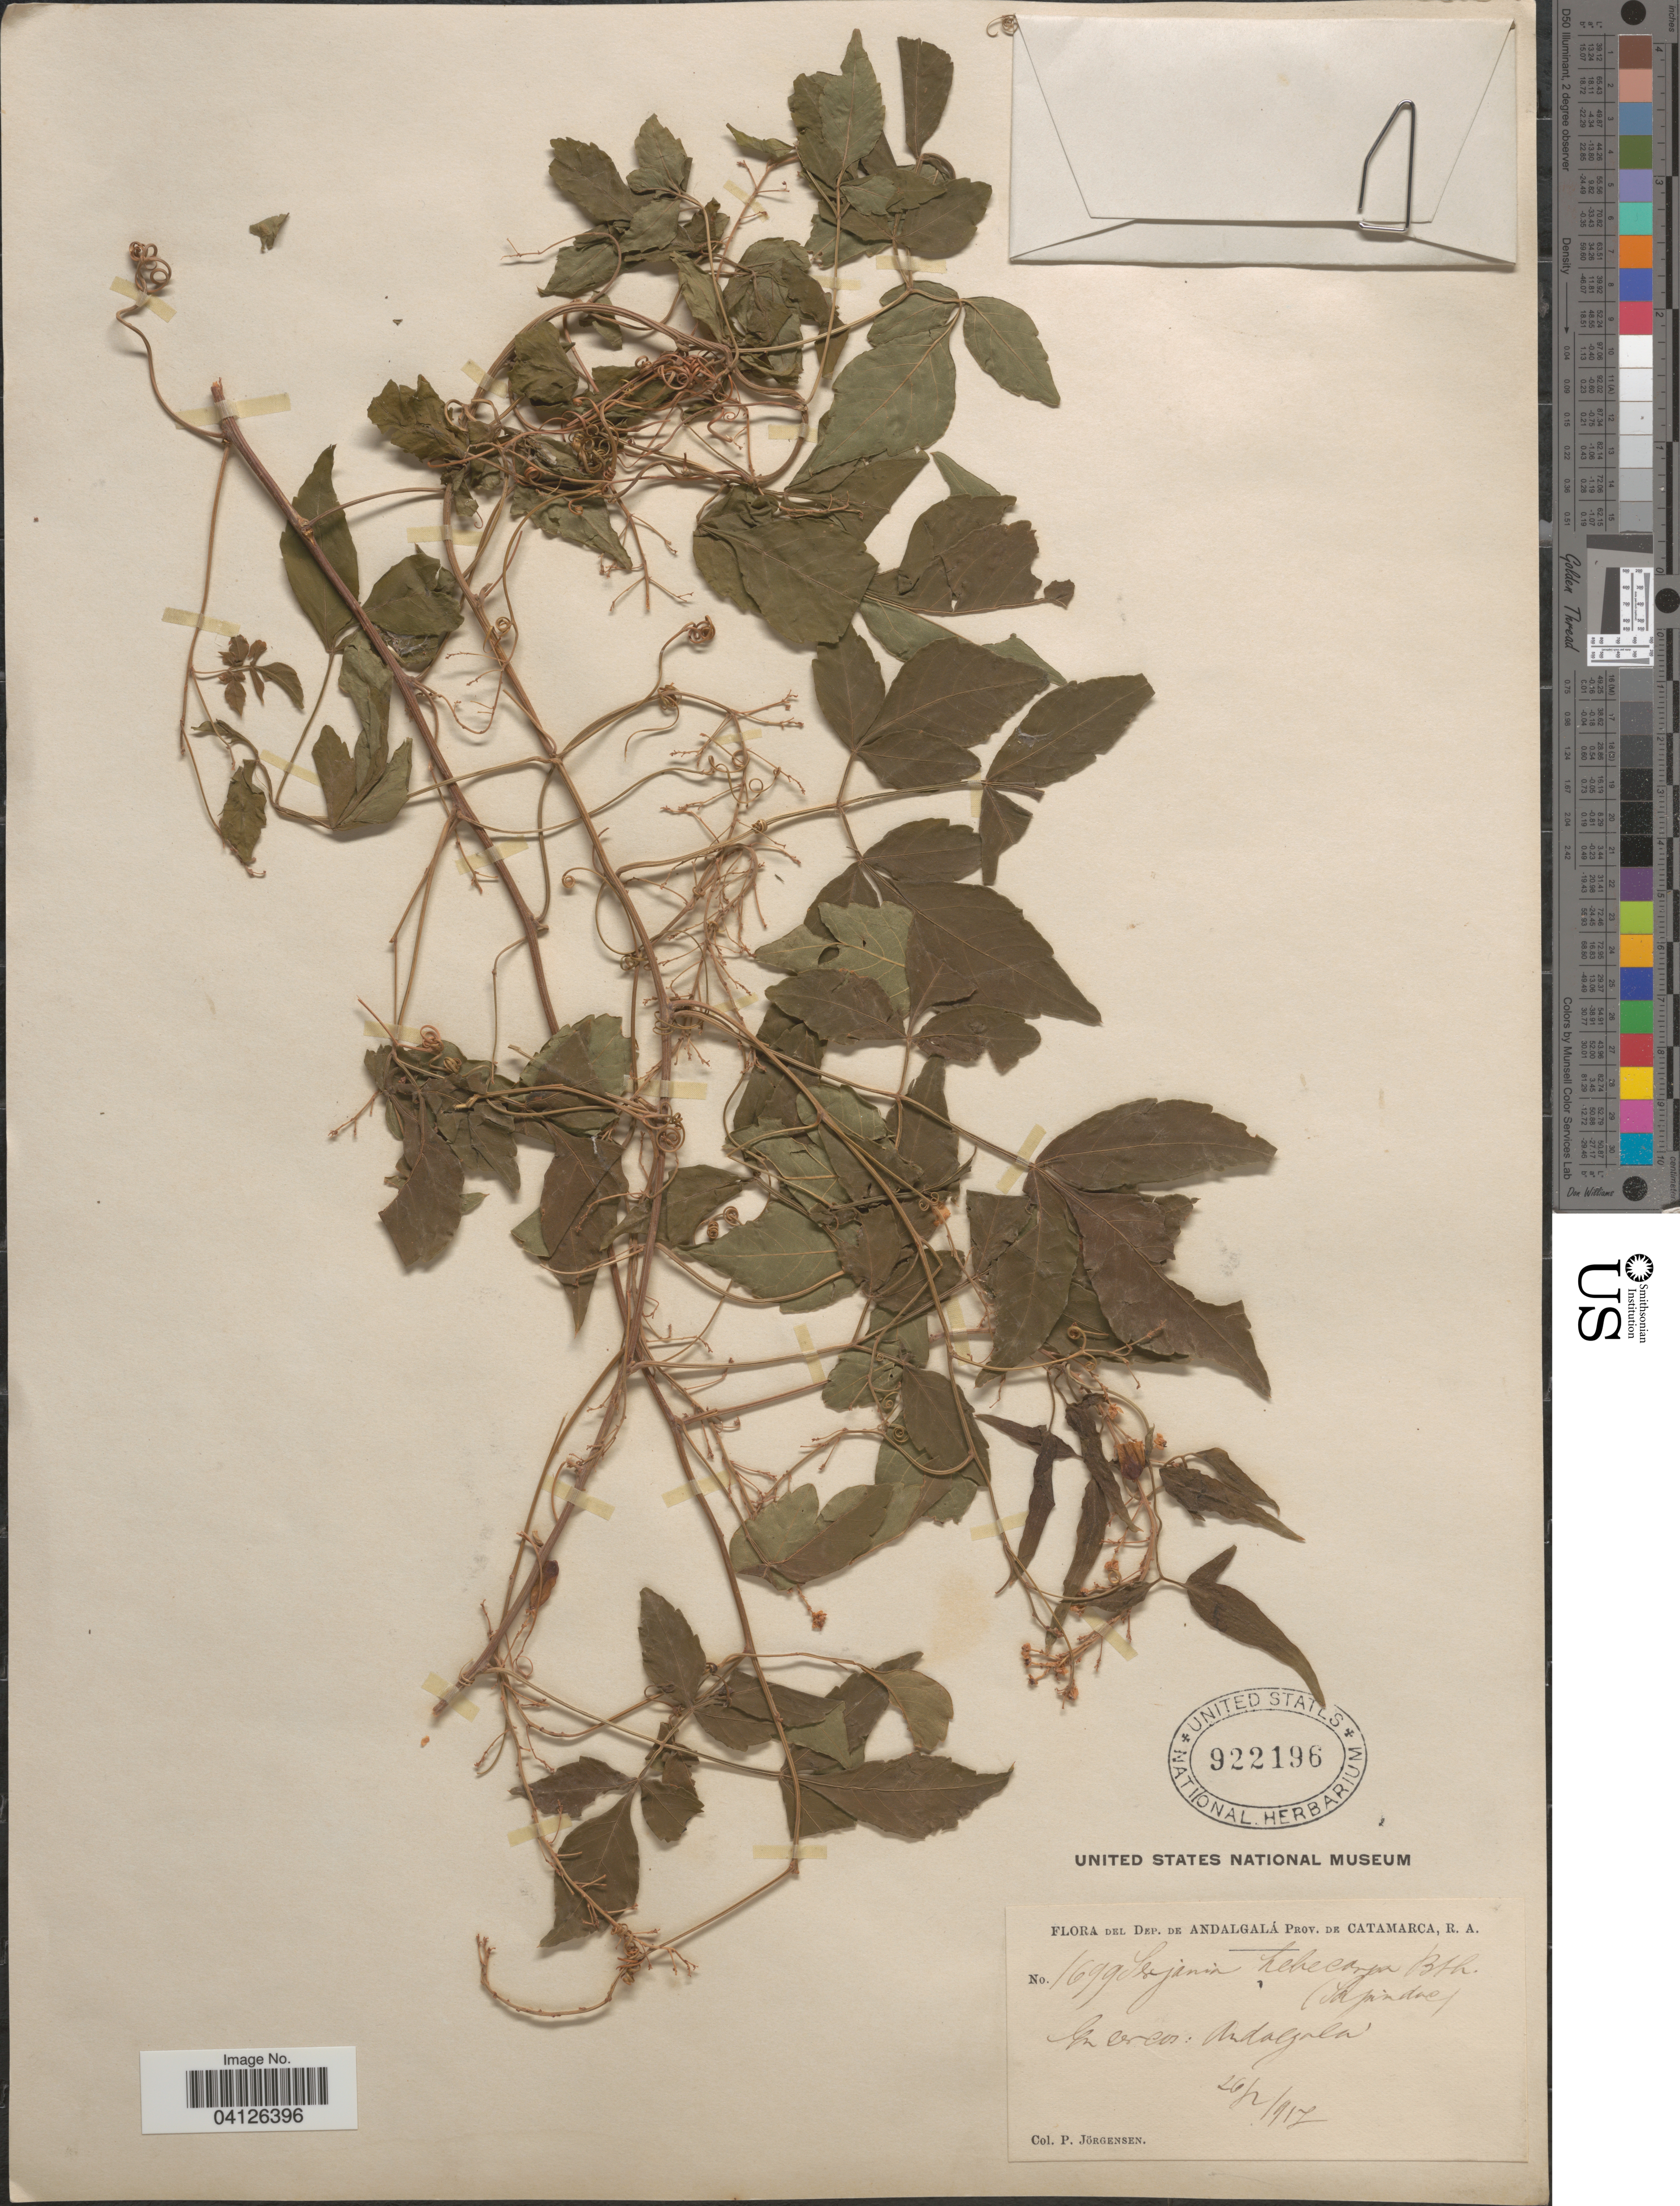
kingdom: Plantae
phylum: Tracheophyta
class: Magnoliopsida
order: Sapindales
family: Sapindaceae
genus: Serjania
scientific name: Serjania meridionalis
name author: Cambess.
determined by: Acevedo-Rodriguez, P., (US), Smithsonian Institution - National Museum of Natural History (UNITED STATES)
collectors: P. Jörgensen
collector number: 1699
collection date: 1917-02-26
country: Argentina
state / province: Catamarca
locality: Dep. de Andalgalá. In ercos [interpreted]: Andalgalá.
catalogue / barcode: US 922196